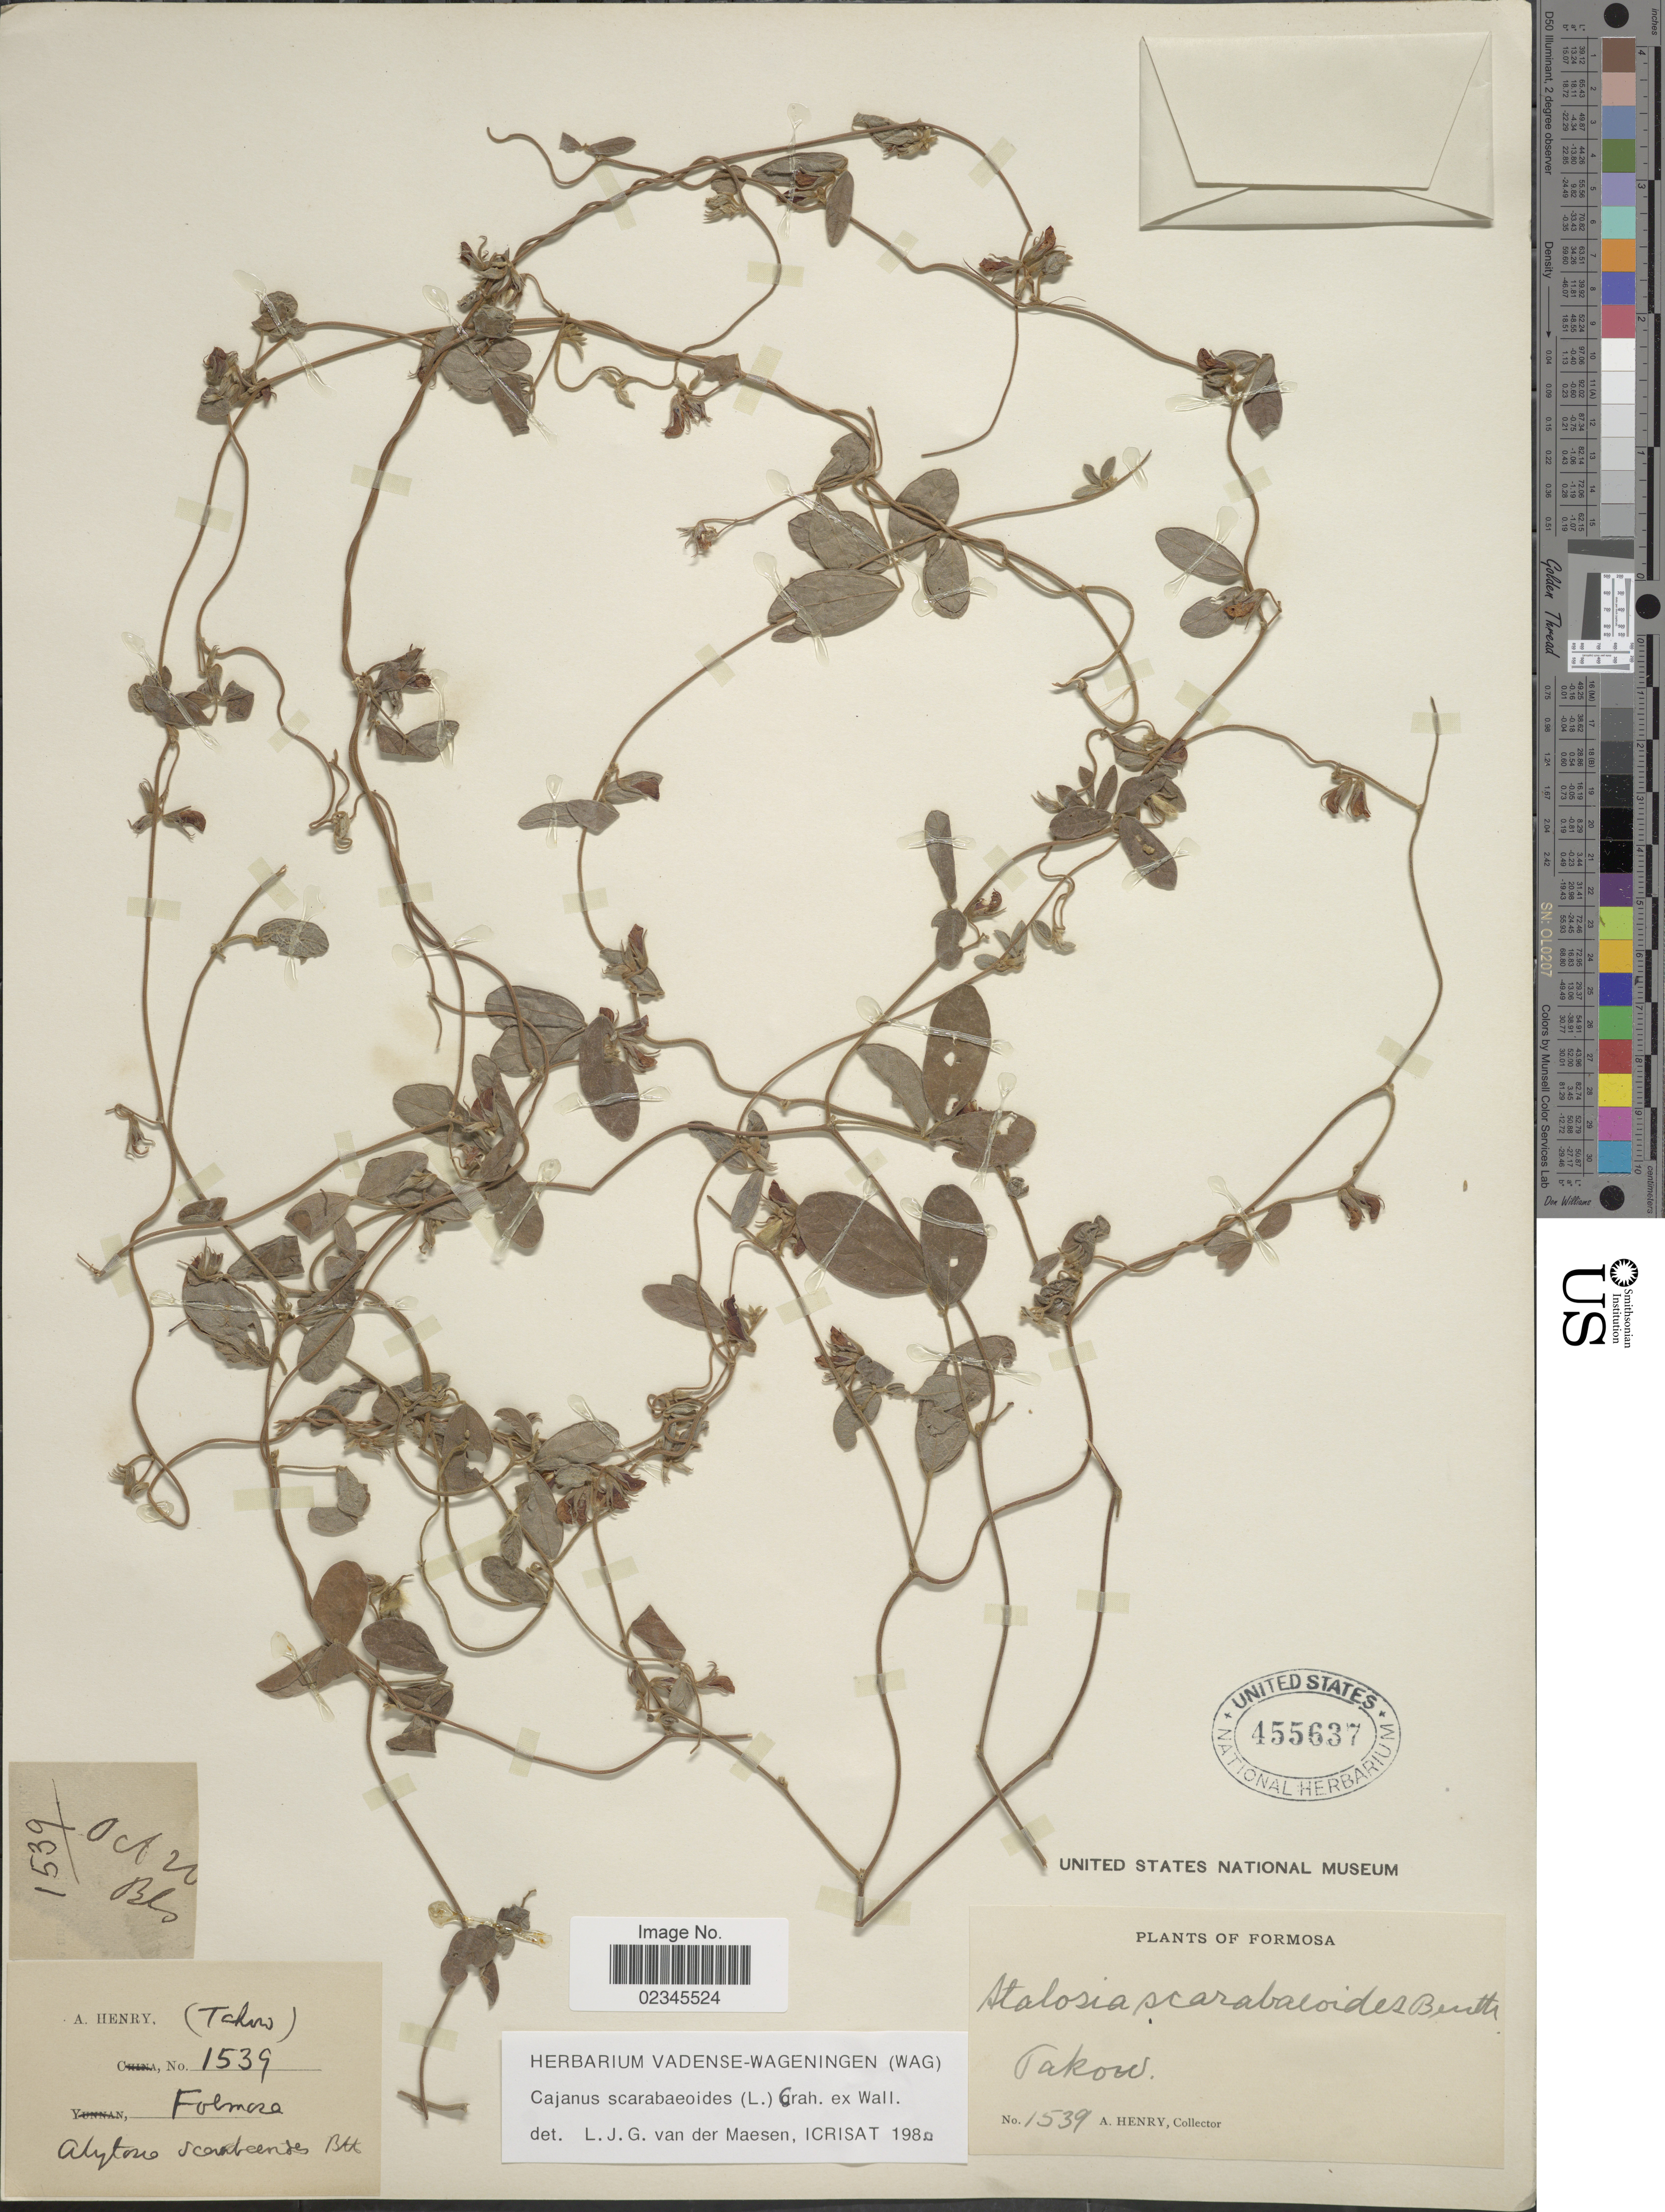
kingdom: Plantae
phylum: Tracheophyta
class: Magnoliopsida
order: Fabales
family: Fabaceae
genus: Cajanus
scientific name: Cajanus scarabaeoides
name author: (L.) Thou. ex Graham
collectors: A. Henry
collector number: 1539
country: Taiwan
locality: Takow, Formosa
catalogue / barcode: US 455637